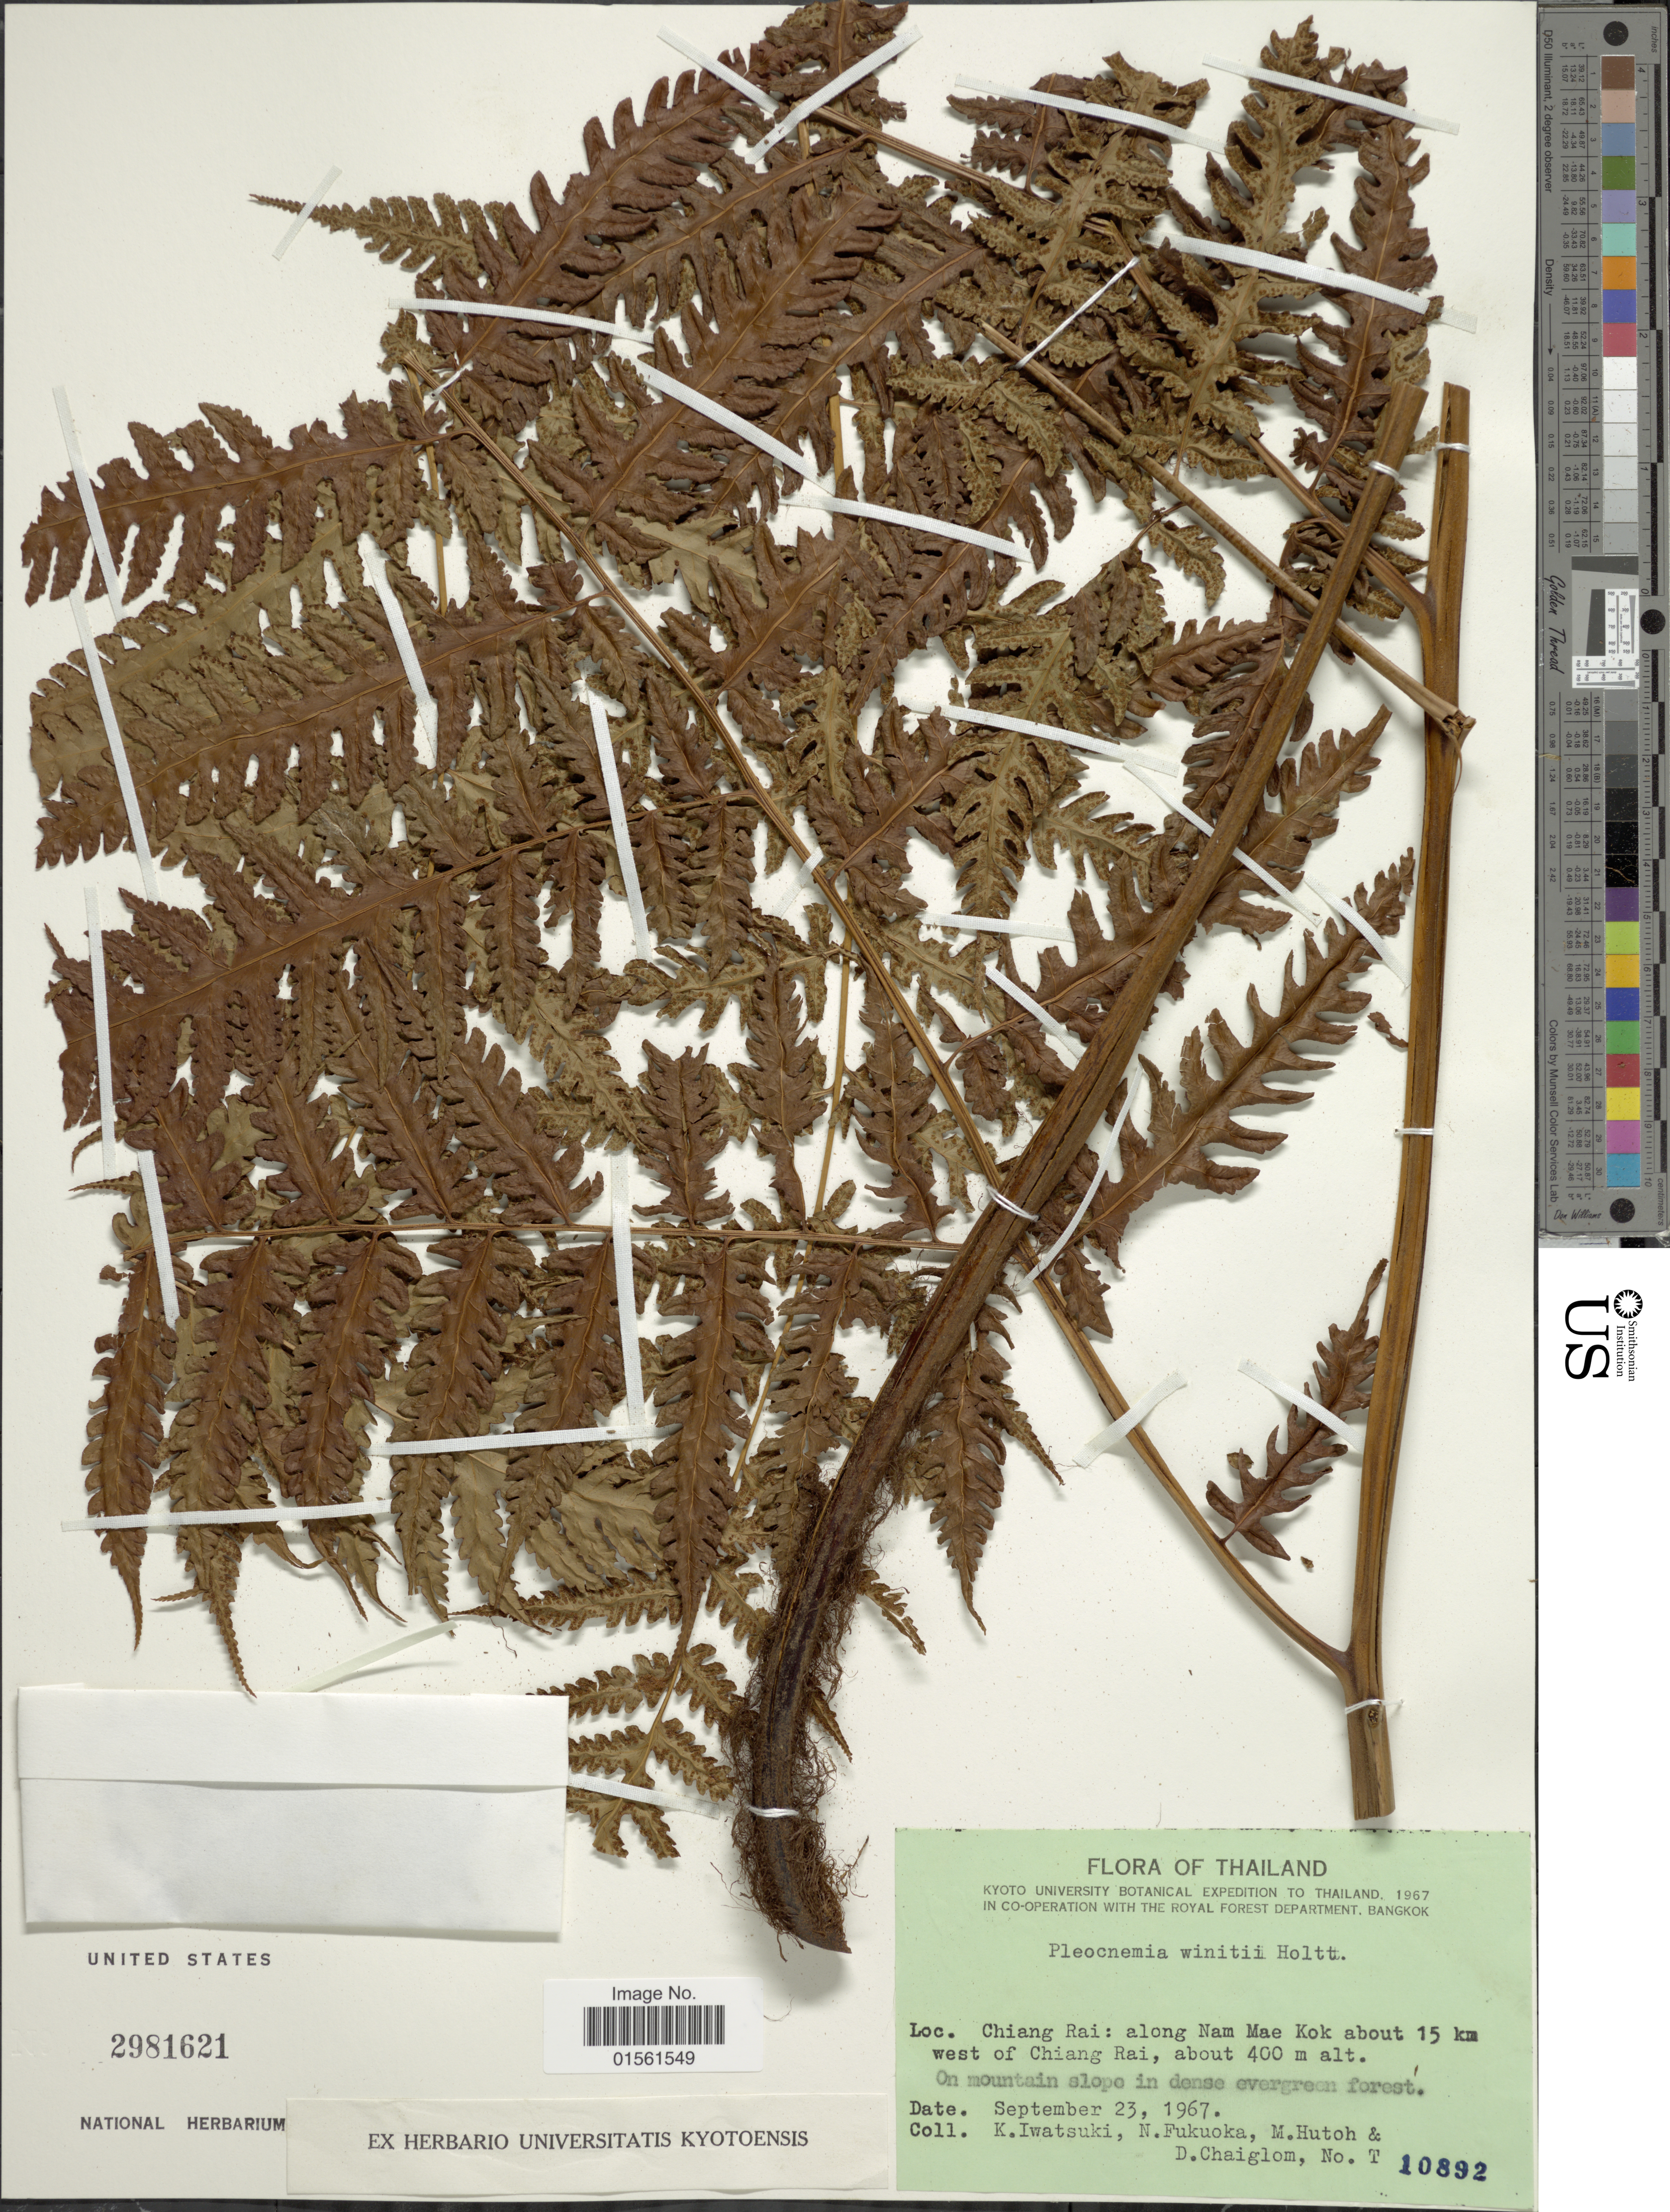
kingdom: Plantae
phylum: Tracheophyta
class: Polypodiopsida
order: Polypodiales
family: Dryopteridaceae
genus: Pleocnemia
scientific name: Pleocnemia winitii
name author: Holttum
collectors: K. Iwatsuki, N. Fukuoka, M. Hutoh & D. Chaiglom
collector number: T10892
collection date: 1967-09-23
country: Thailand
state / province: Chiang Rai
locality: Thailand, Chinag Rai: along Nam Mae Kok about 15 km west of Chiang Rai.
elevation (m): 400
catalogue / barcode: US 2981621